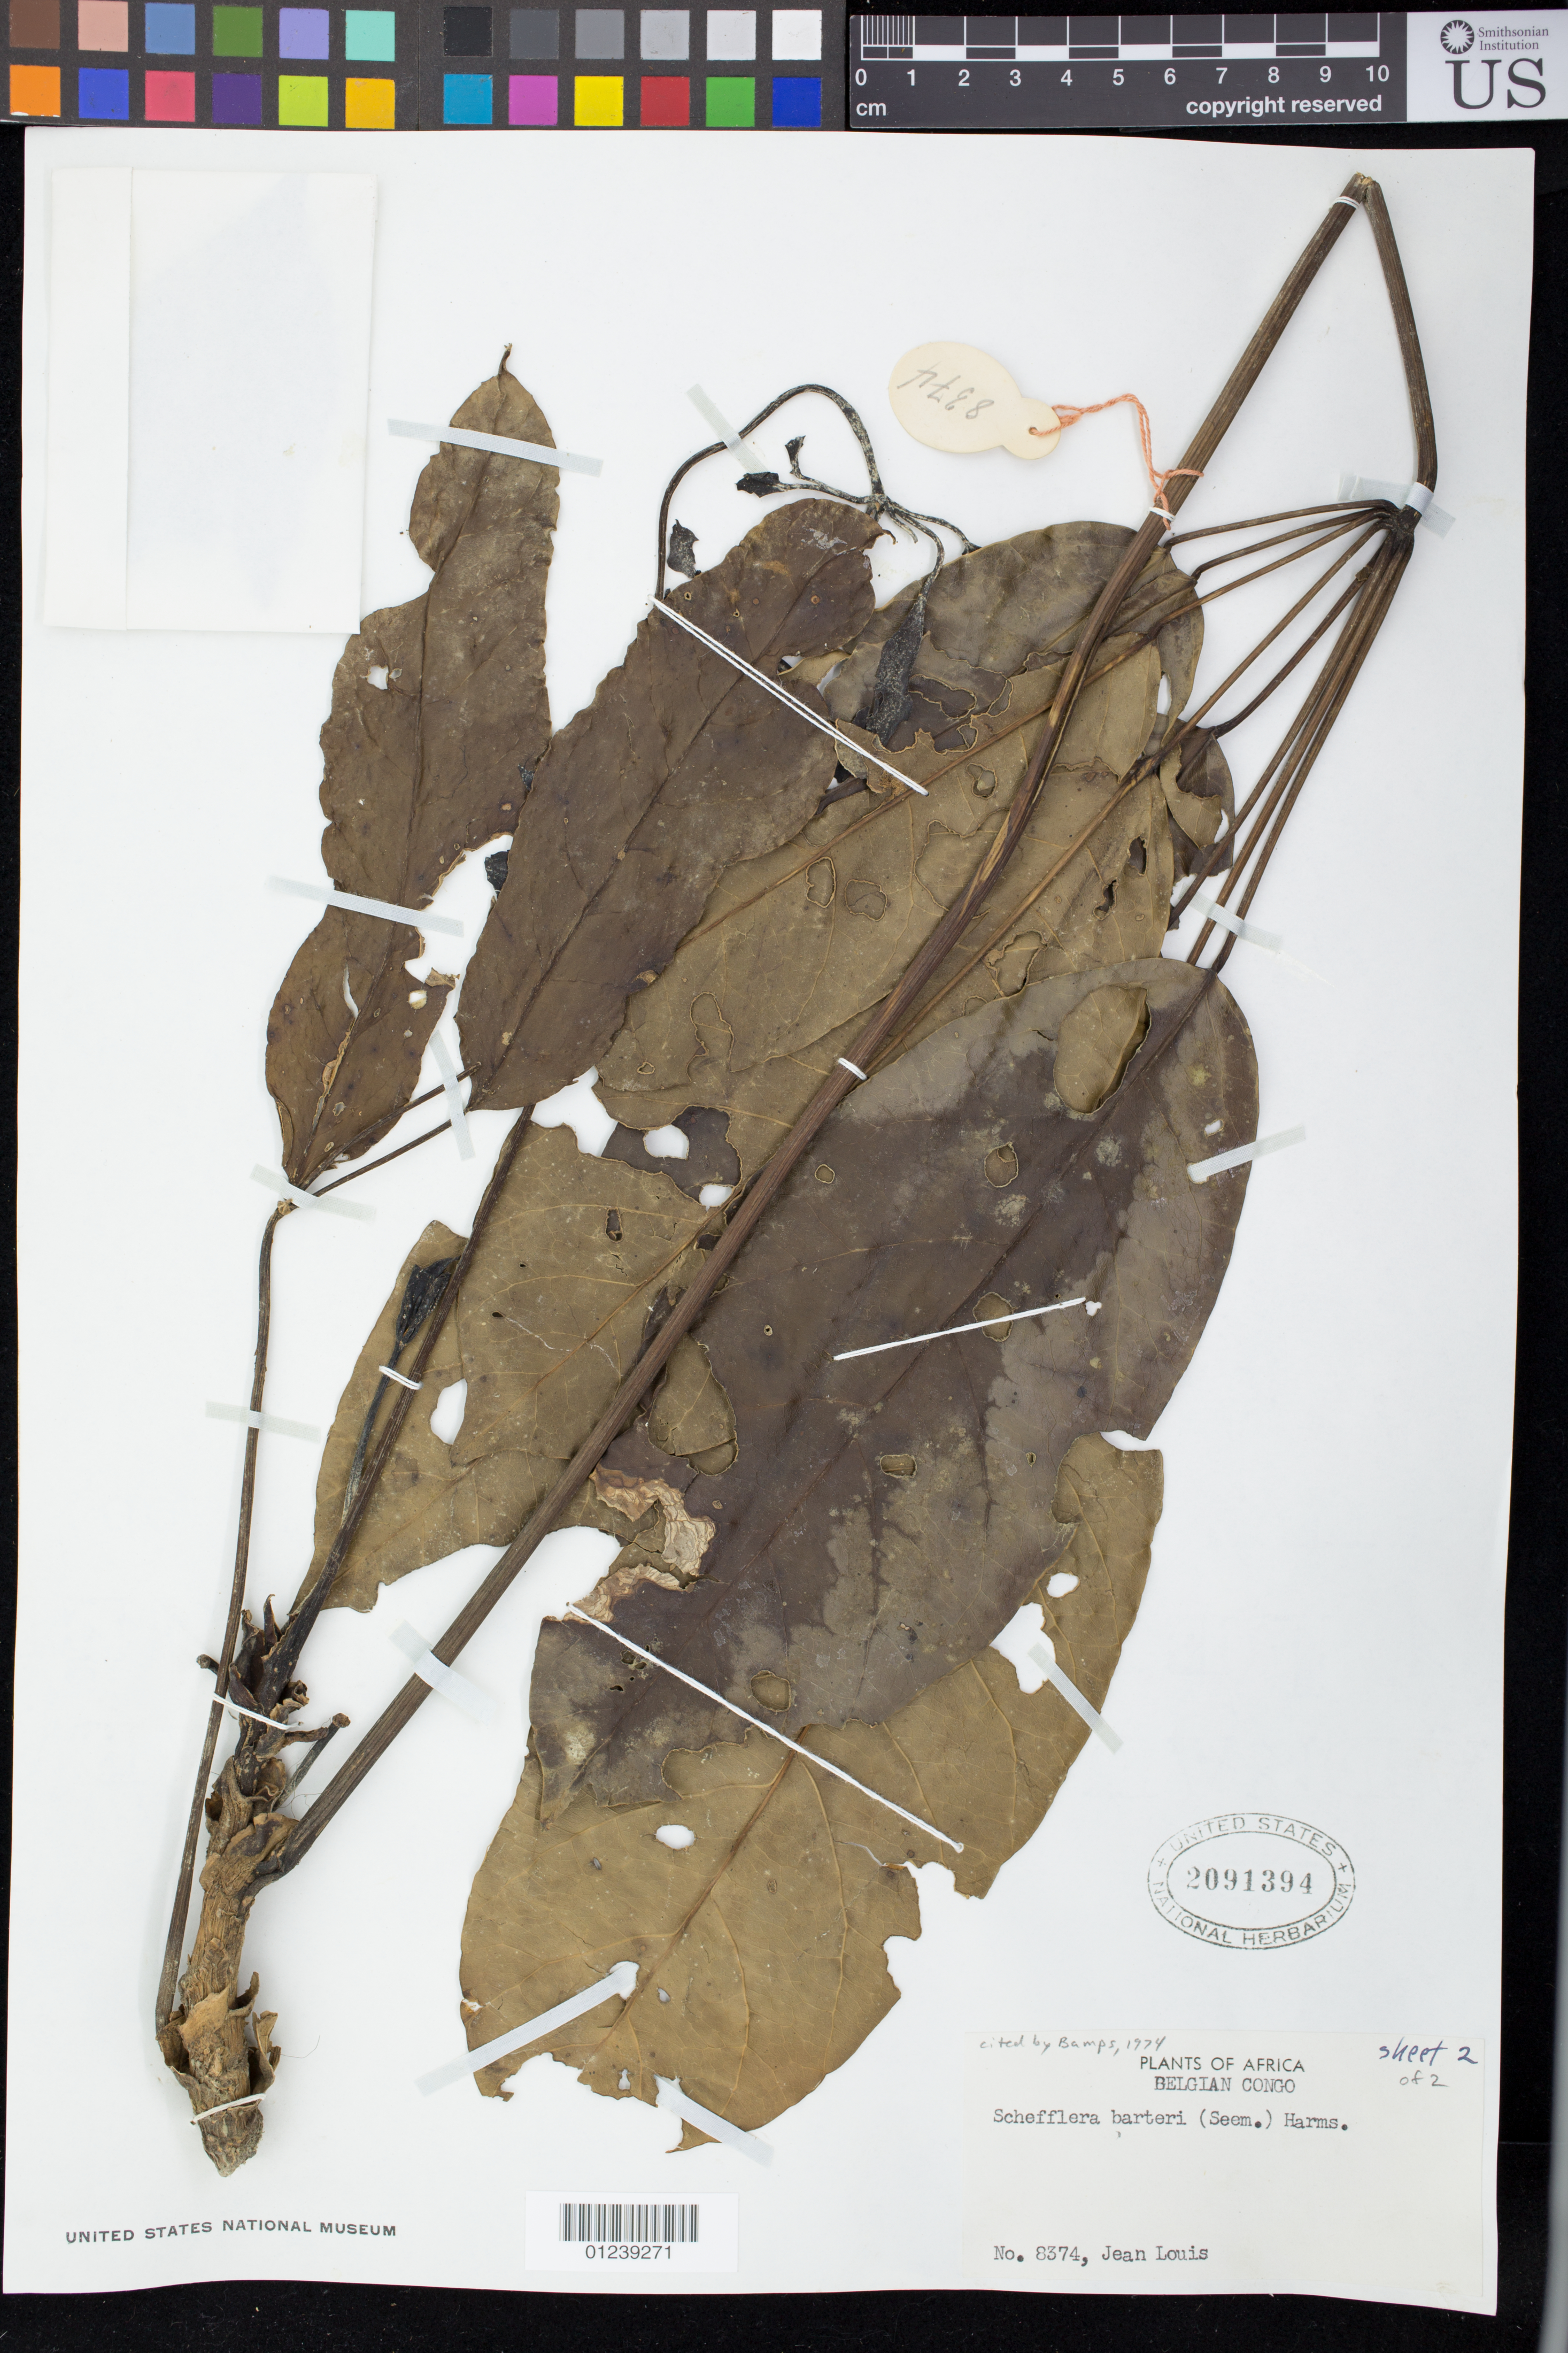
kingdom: Plantae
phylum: Tracheophyta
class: Magnoliopsida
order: Apiales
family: Araliaceae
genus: Schefflera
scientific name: Schefflera barteri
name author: (Seeman) Harms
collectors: J. Louis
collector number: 8374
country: Congo, Democratic Republic of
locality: Belgian Congo.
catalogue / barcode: US 2091394